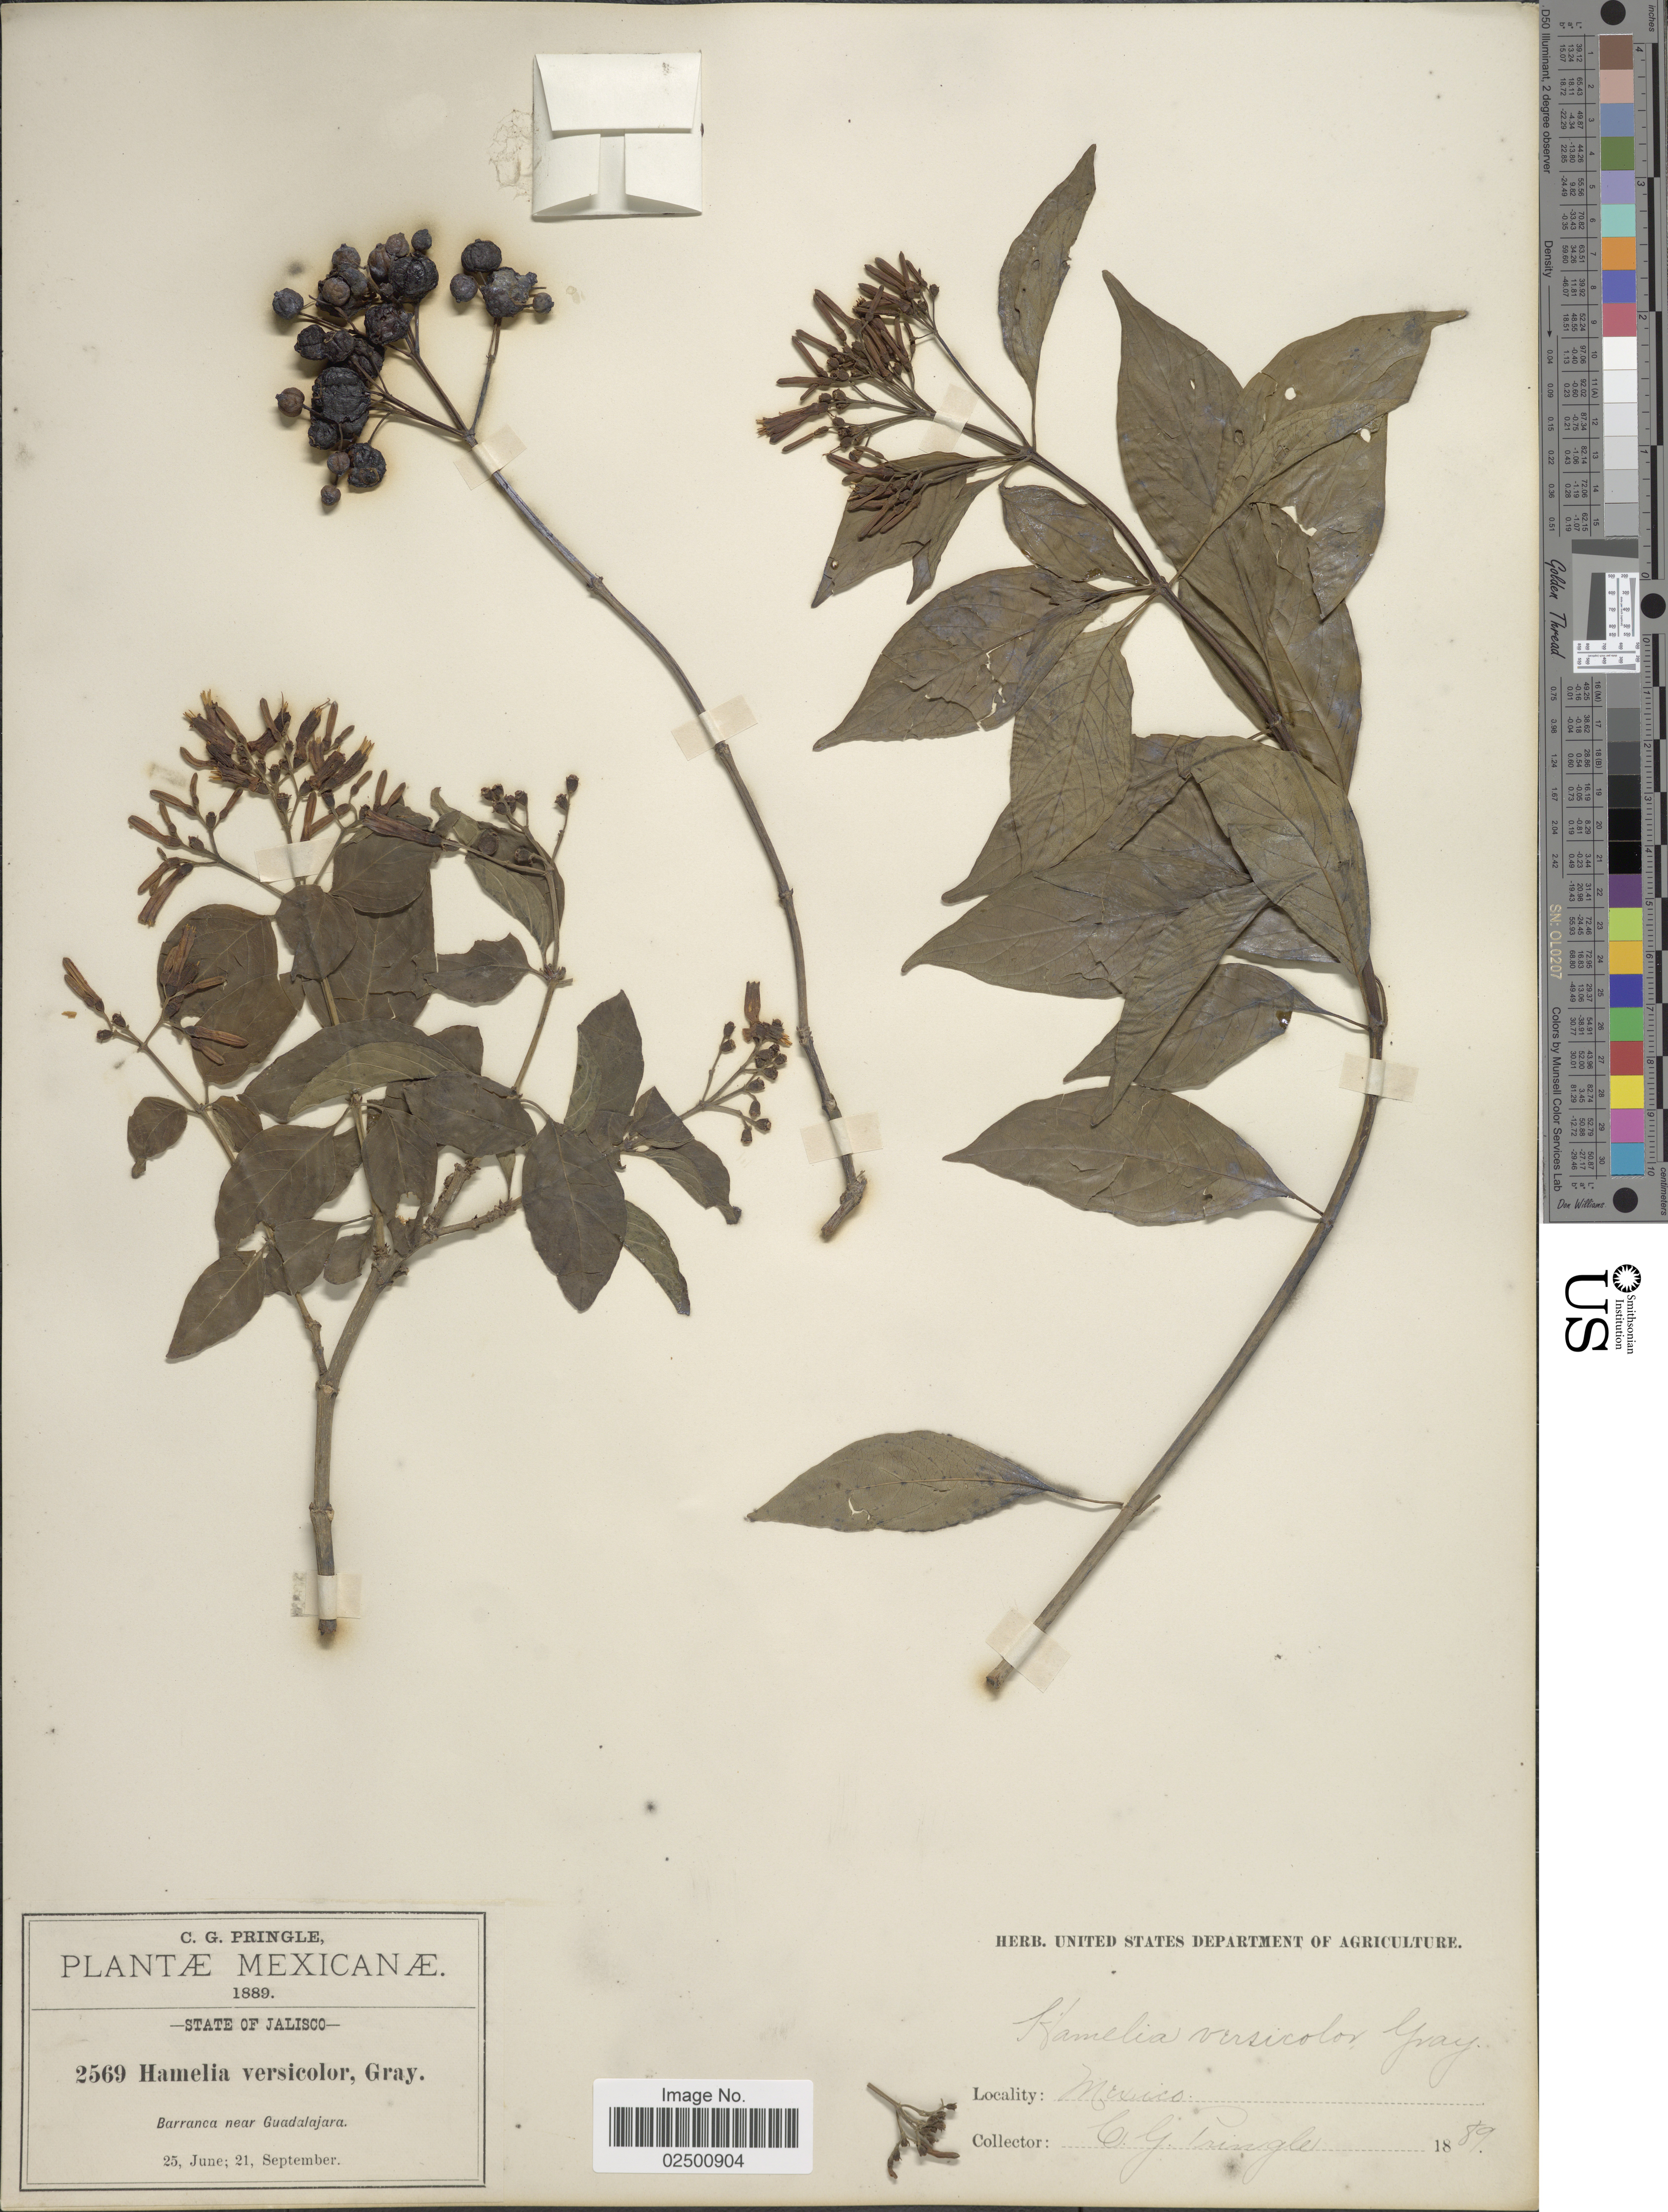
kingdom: Plantae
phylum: Tracheophyta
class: Magnoliopsida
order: Gentianales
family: Rubiaceae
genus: Hamelia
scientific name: Hamelia versicolor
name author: A. Gray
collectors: C. G. Pringle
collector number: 2569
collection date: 1889-06-25/1889-09-21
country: Mexico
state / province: Jalisco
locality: Barranca near Guadalajara